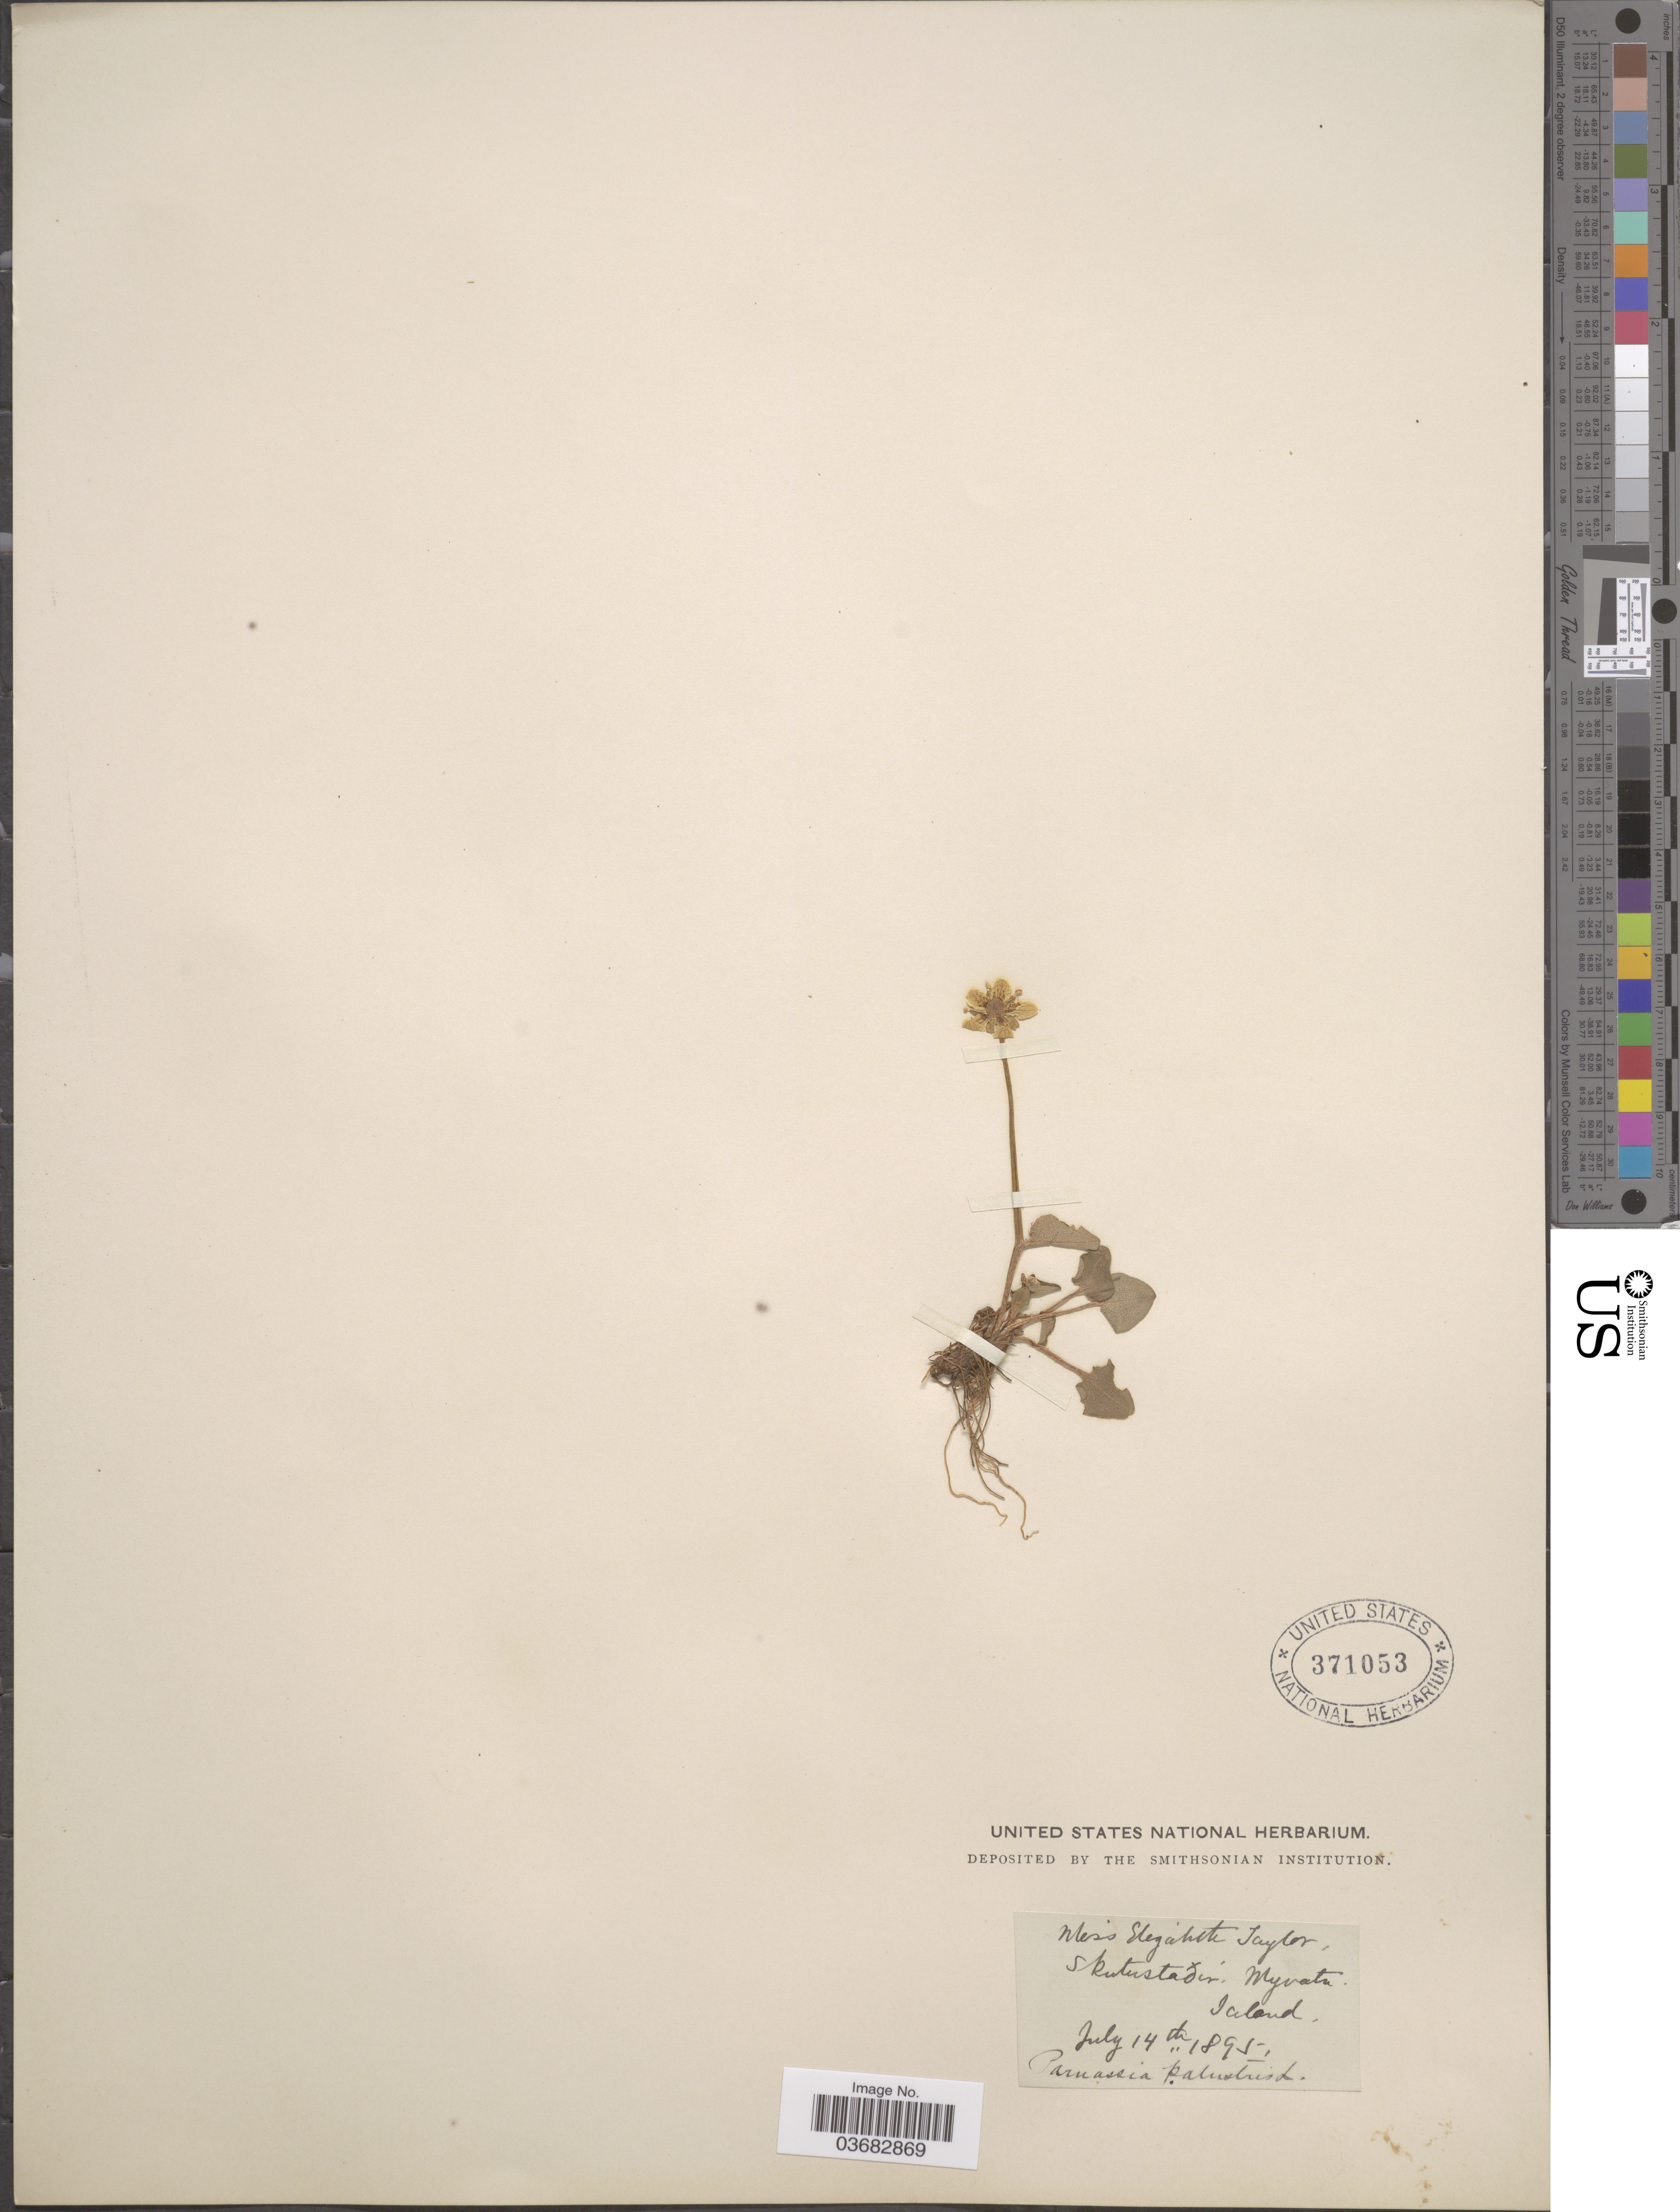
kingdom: Plantae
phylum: Tracheophyta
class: Magnoliopsida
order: Celastrales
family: Parnassiaceae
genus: Parnassia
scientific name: Parnassia palustris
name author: L.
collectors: E. L. Taylor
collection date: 1895-07-14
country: Iceland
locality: Skutustadir, Myvata.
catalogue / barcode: US 371053